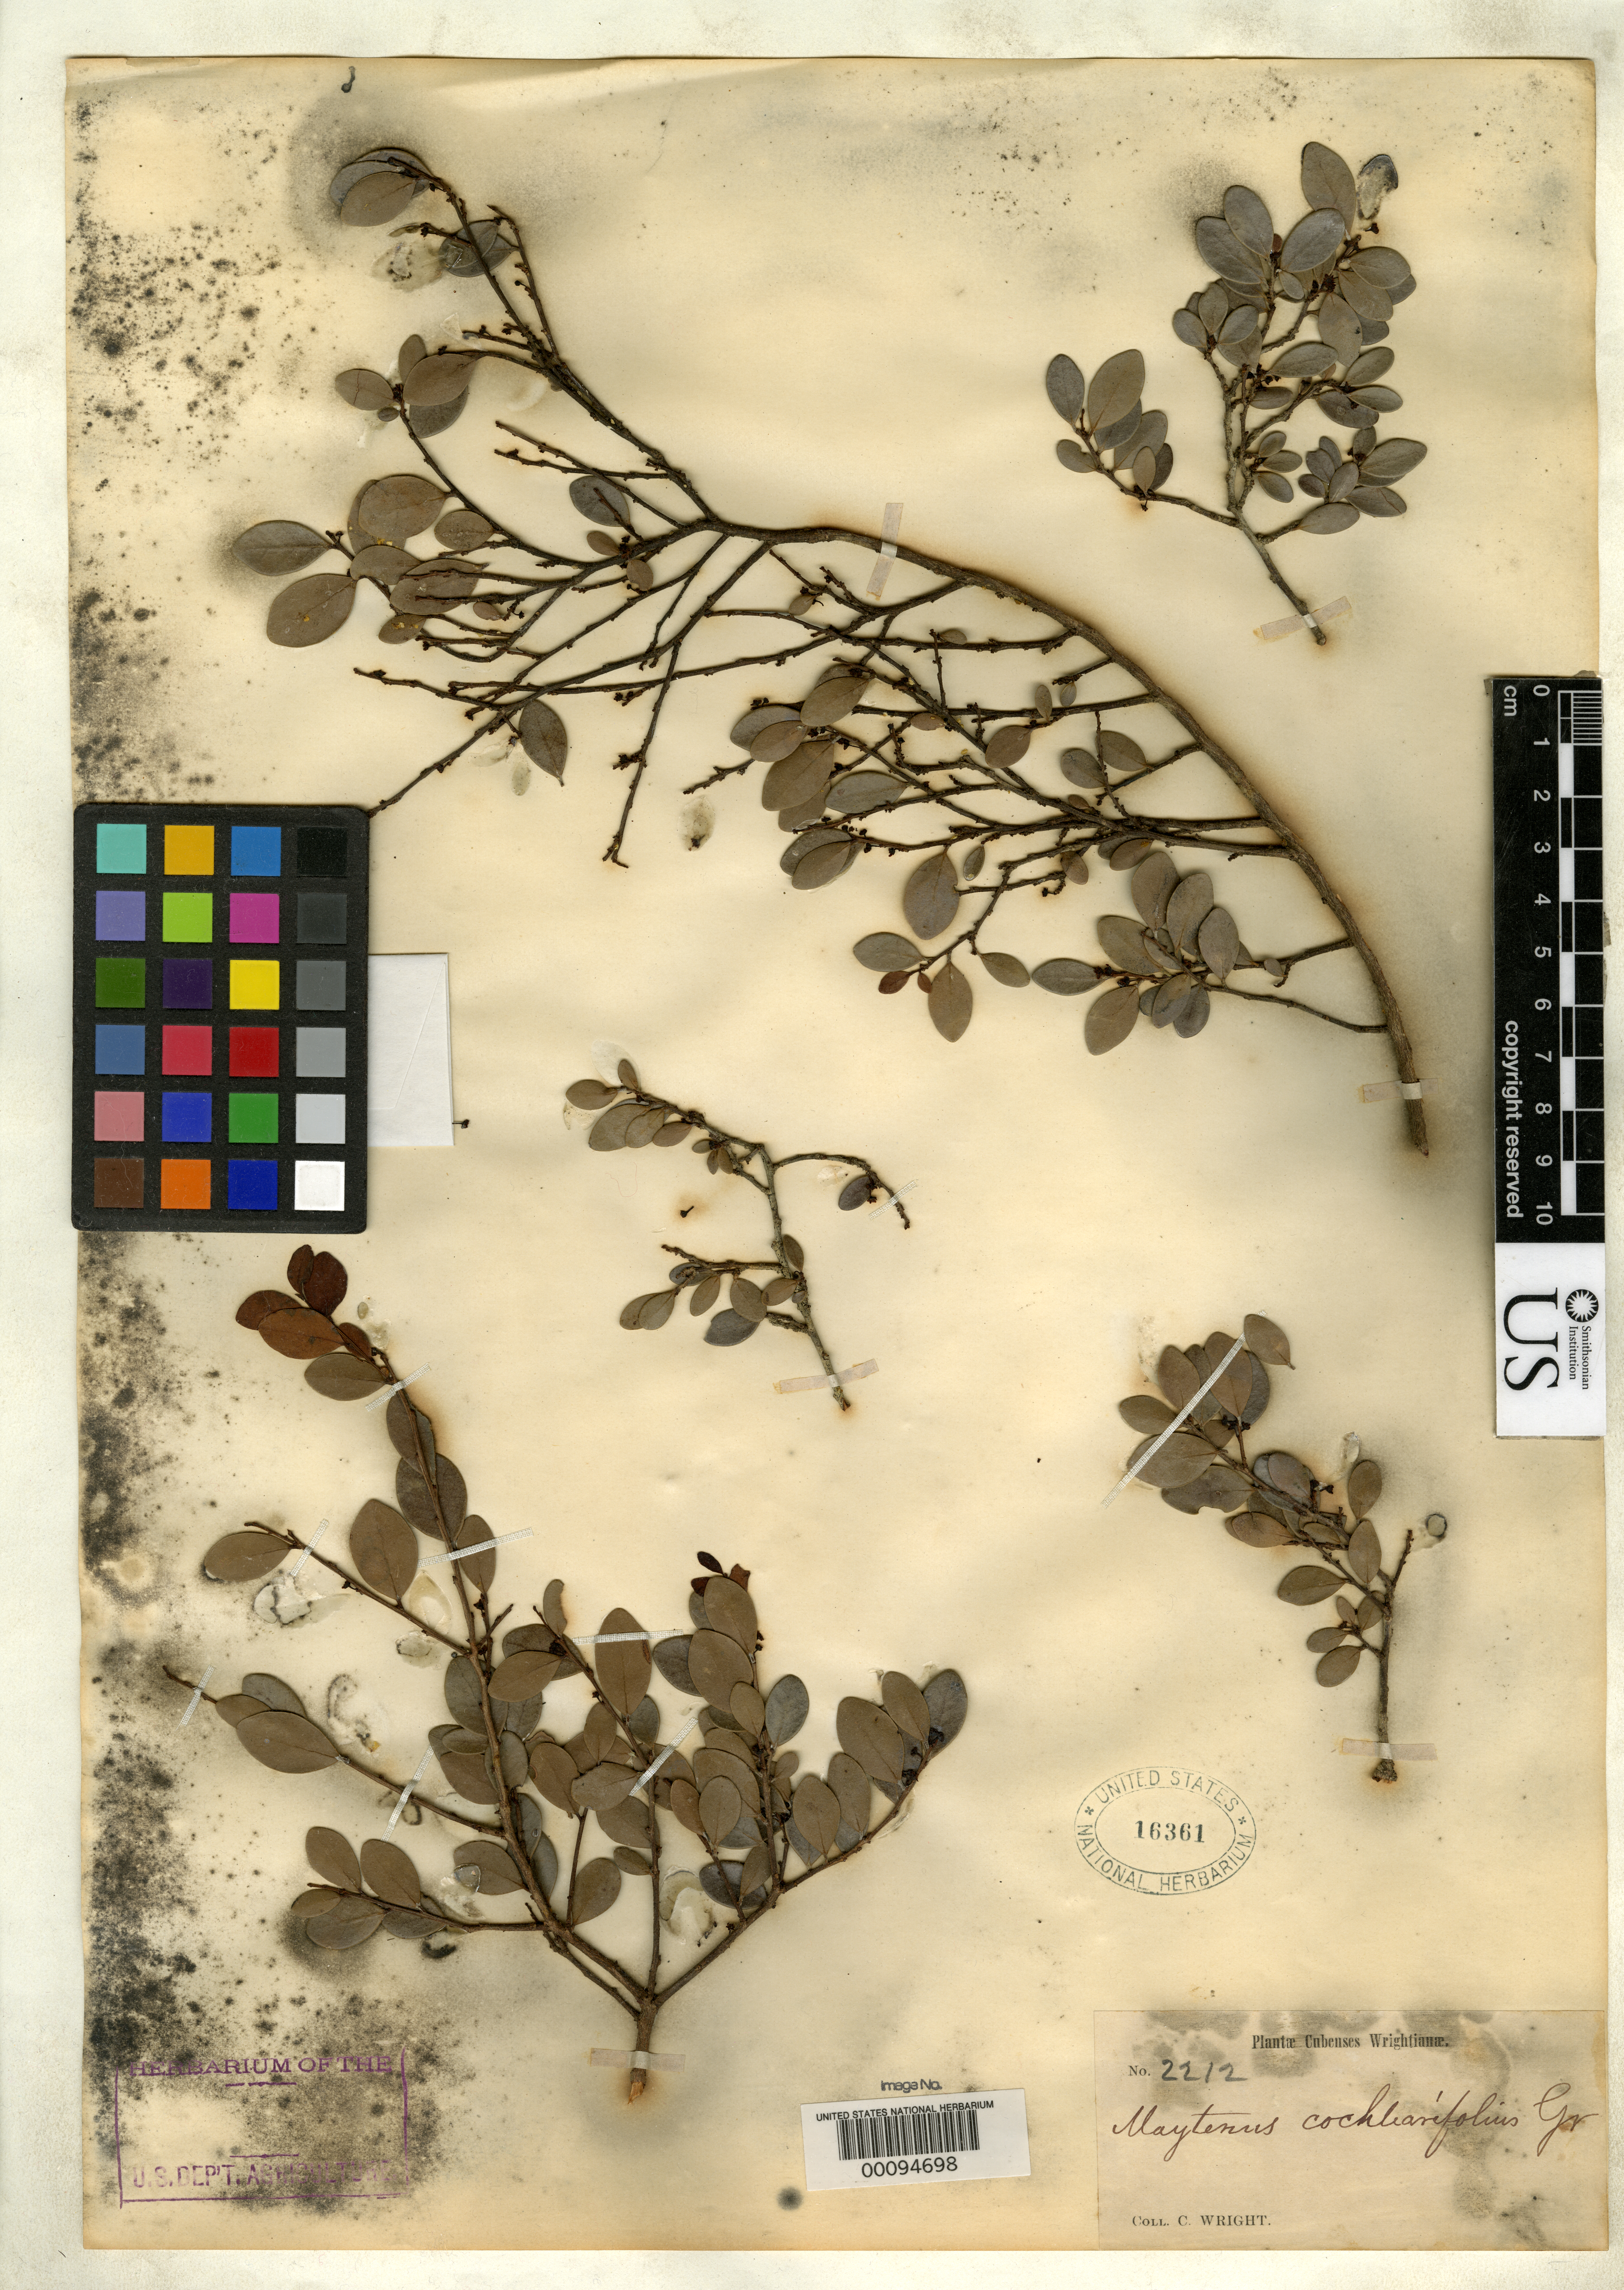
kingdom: Plantae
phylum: Tracheophyta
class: Magnoliopsida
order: Celastrales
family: Celastraceae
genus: Maytenus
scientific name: Maytenus cochlearifolia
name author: Griseb.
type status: Isotype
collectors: C. Wright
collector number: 2212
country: Cuba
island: Greater Antilles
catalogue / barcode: US 16361